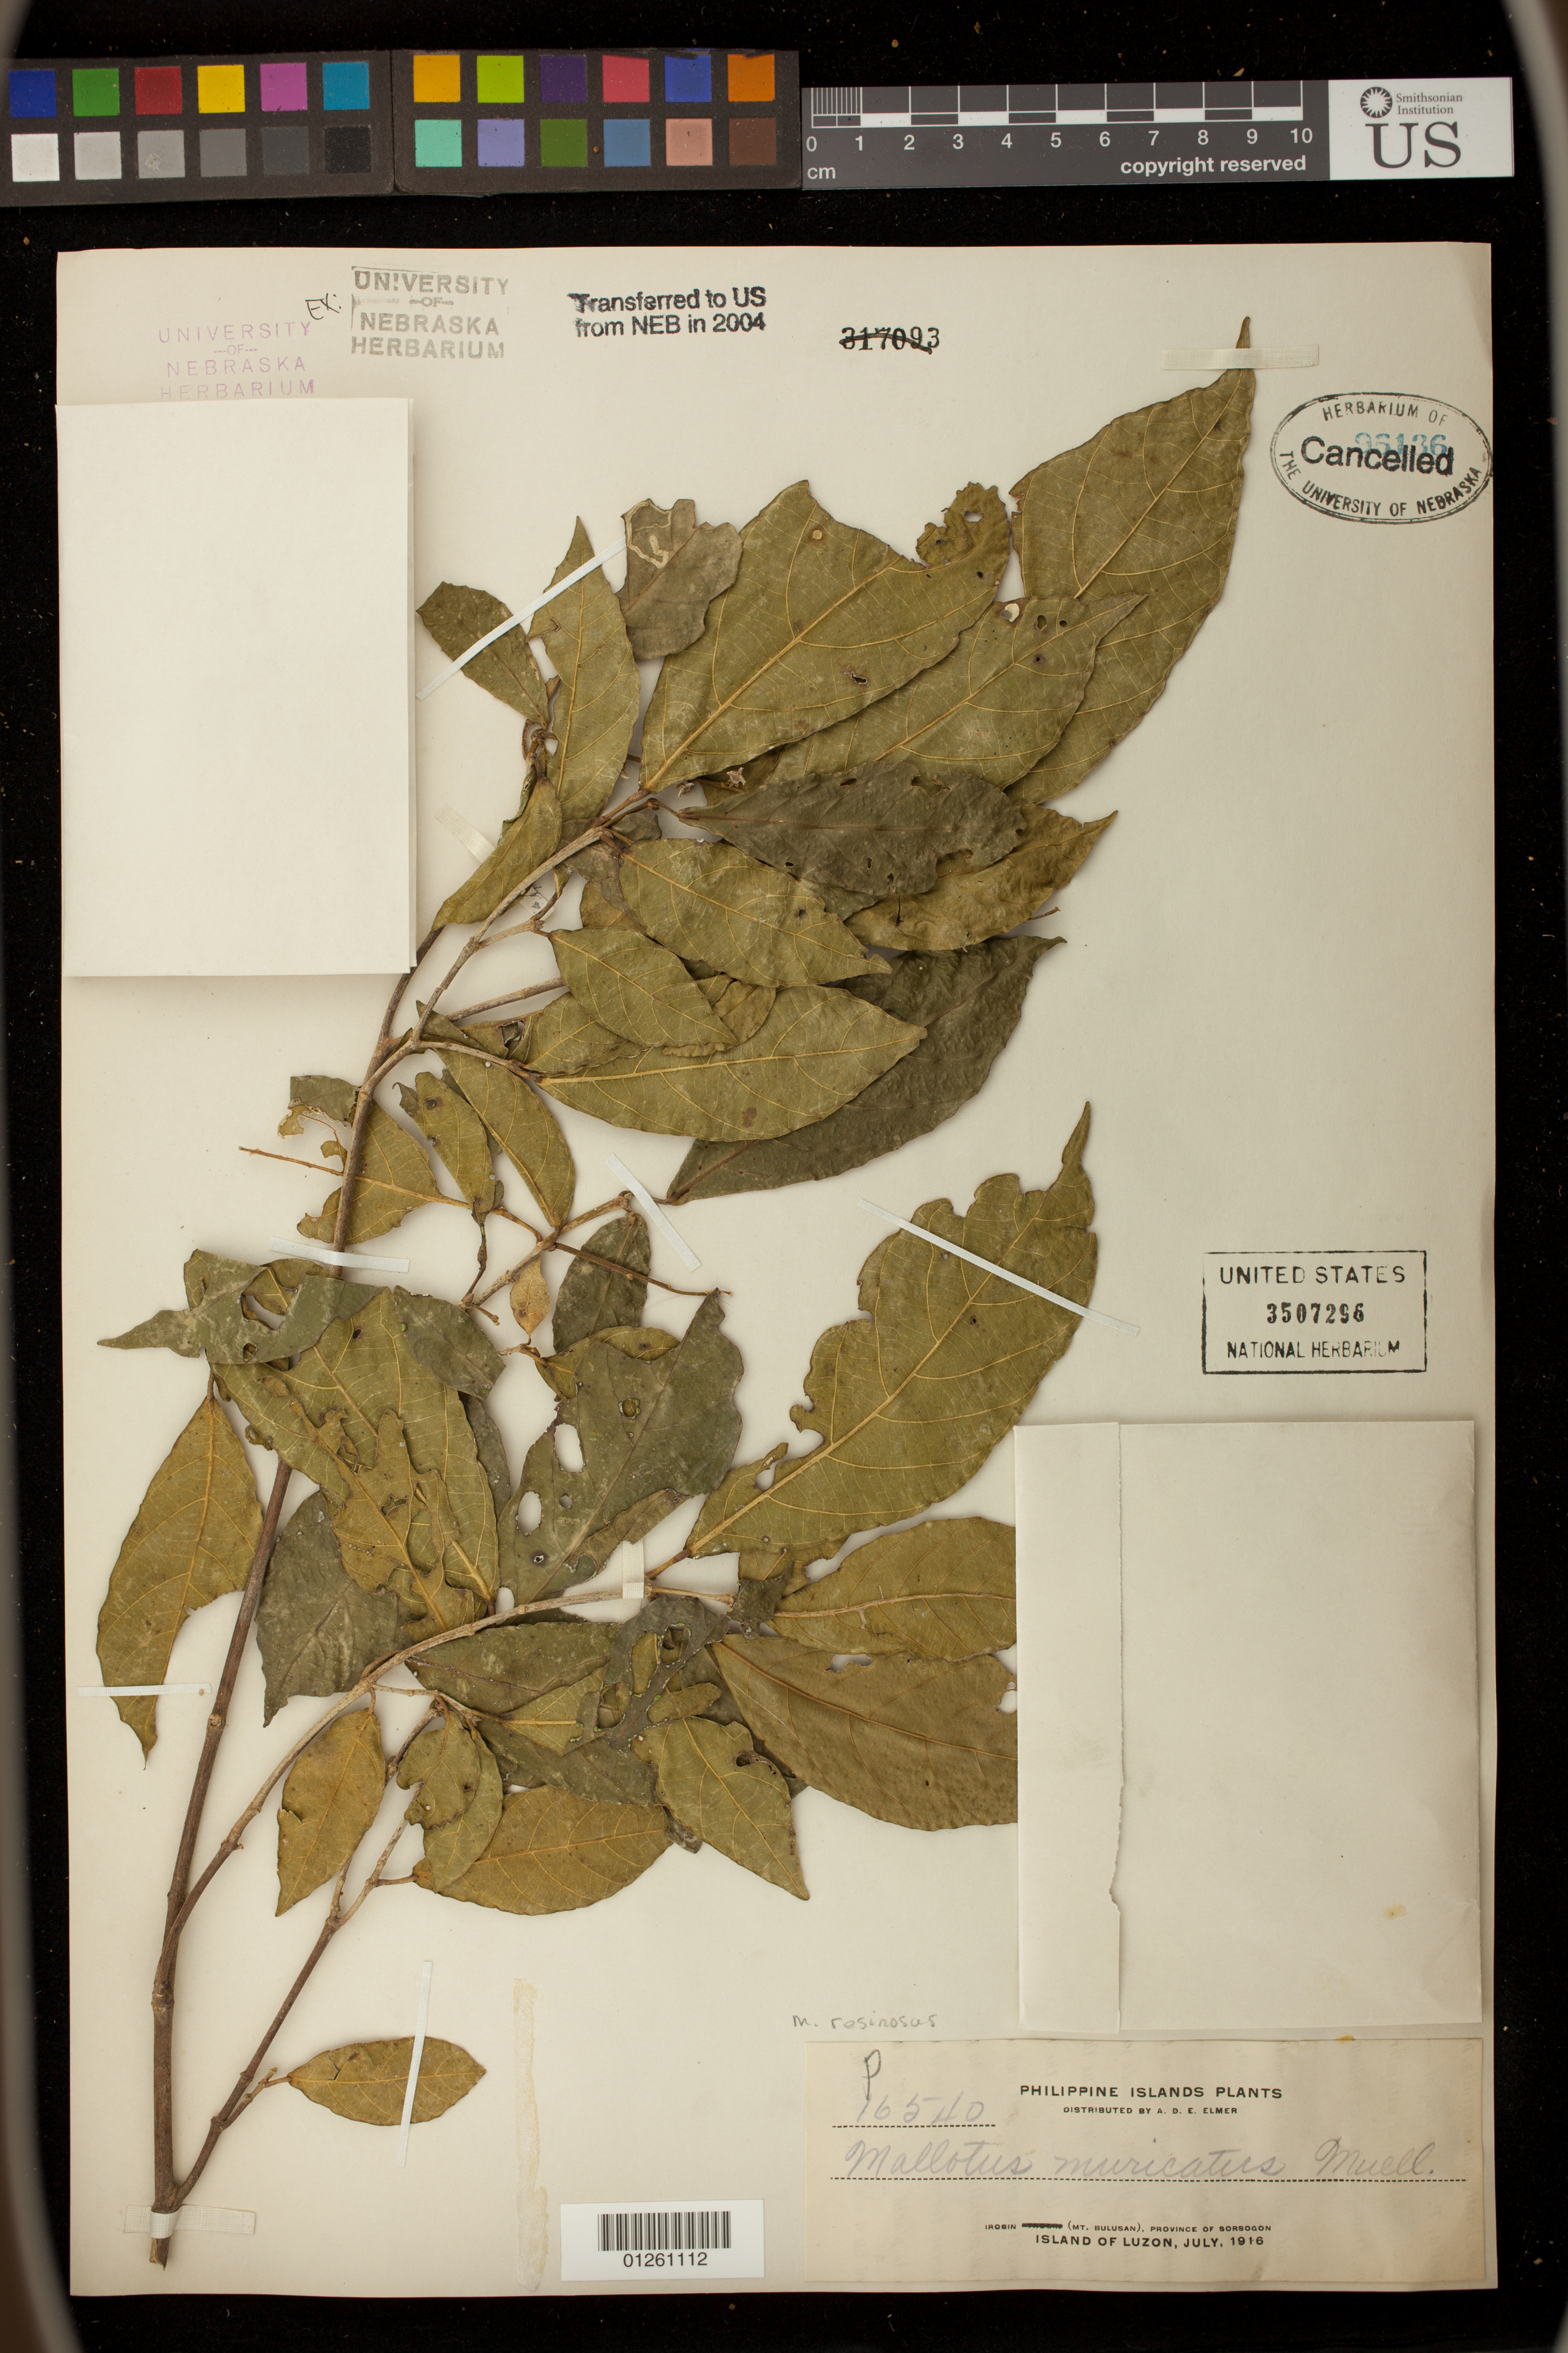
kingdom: Plantae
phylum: Tracheophyta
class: Magnoliopsida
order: Malpighiales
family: Euphorbiaceae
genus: Mallotus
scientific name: Mallotus resinosus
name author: (Blanco) Merr.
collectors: A. D. E. Elmer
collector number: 16540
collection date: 1916-07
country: Philippines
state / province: Bicol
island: Luzon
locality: Irosin (Mt. Bulusan), Province of Sorsogon, Island of Luzon.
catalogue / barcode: US 3507296